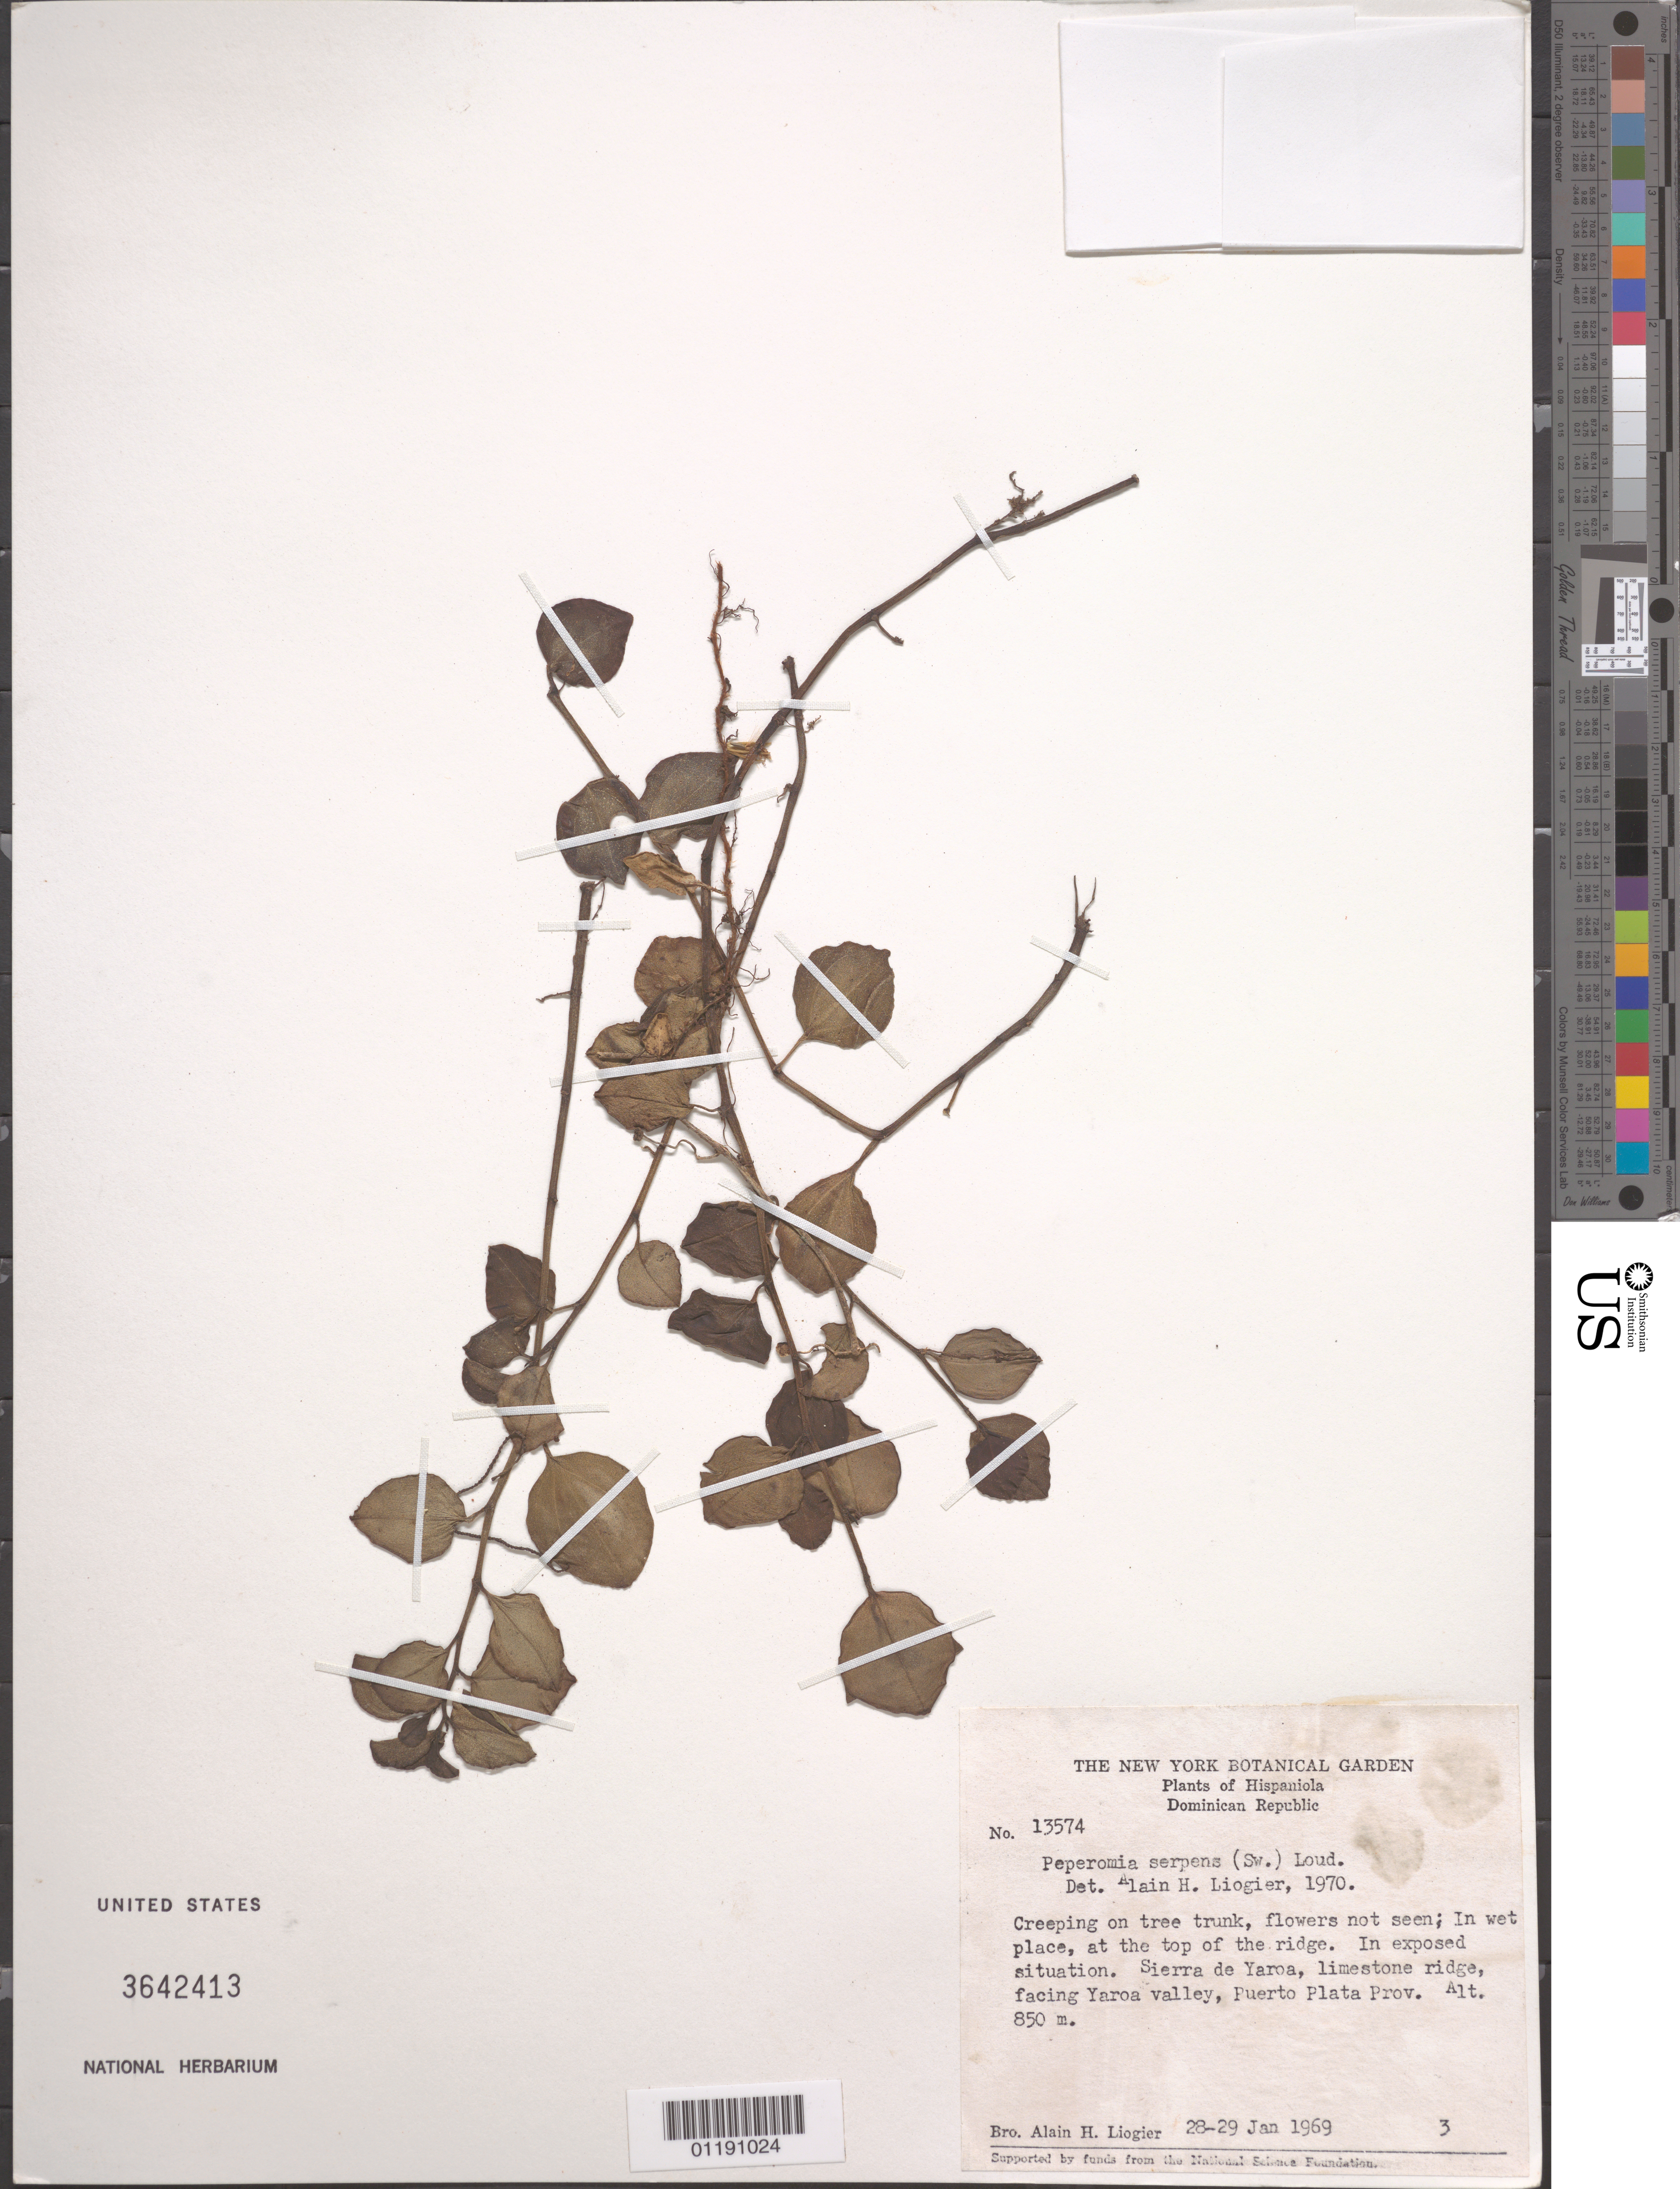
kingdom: Plantae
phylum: Tracheophyta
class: Magnoliopsida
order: Piperales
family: Piperaceae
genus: Peperomia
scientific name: Peperomia serpens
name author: (Sw.) Loudon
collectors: A. H. Liogier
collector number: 13574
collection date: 1969-01-28/1969-01-29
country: Dominican Republic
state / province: Puerto Plata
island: Hispaniola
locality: Sierra de Yaroa, limestone ridge, facing Yaroa valley.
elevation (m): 850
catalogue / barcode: US 3642413